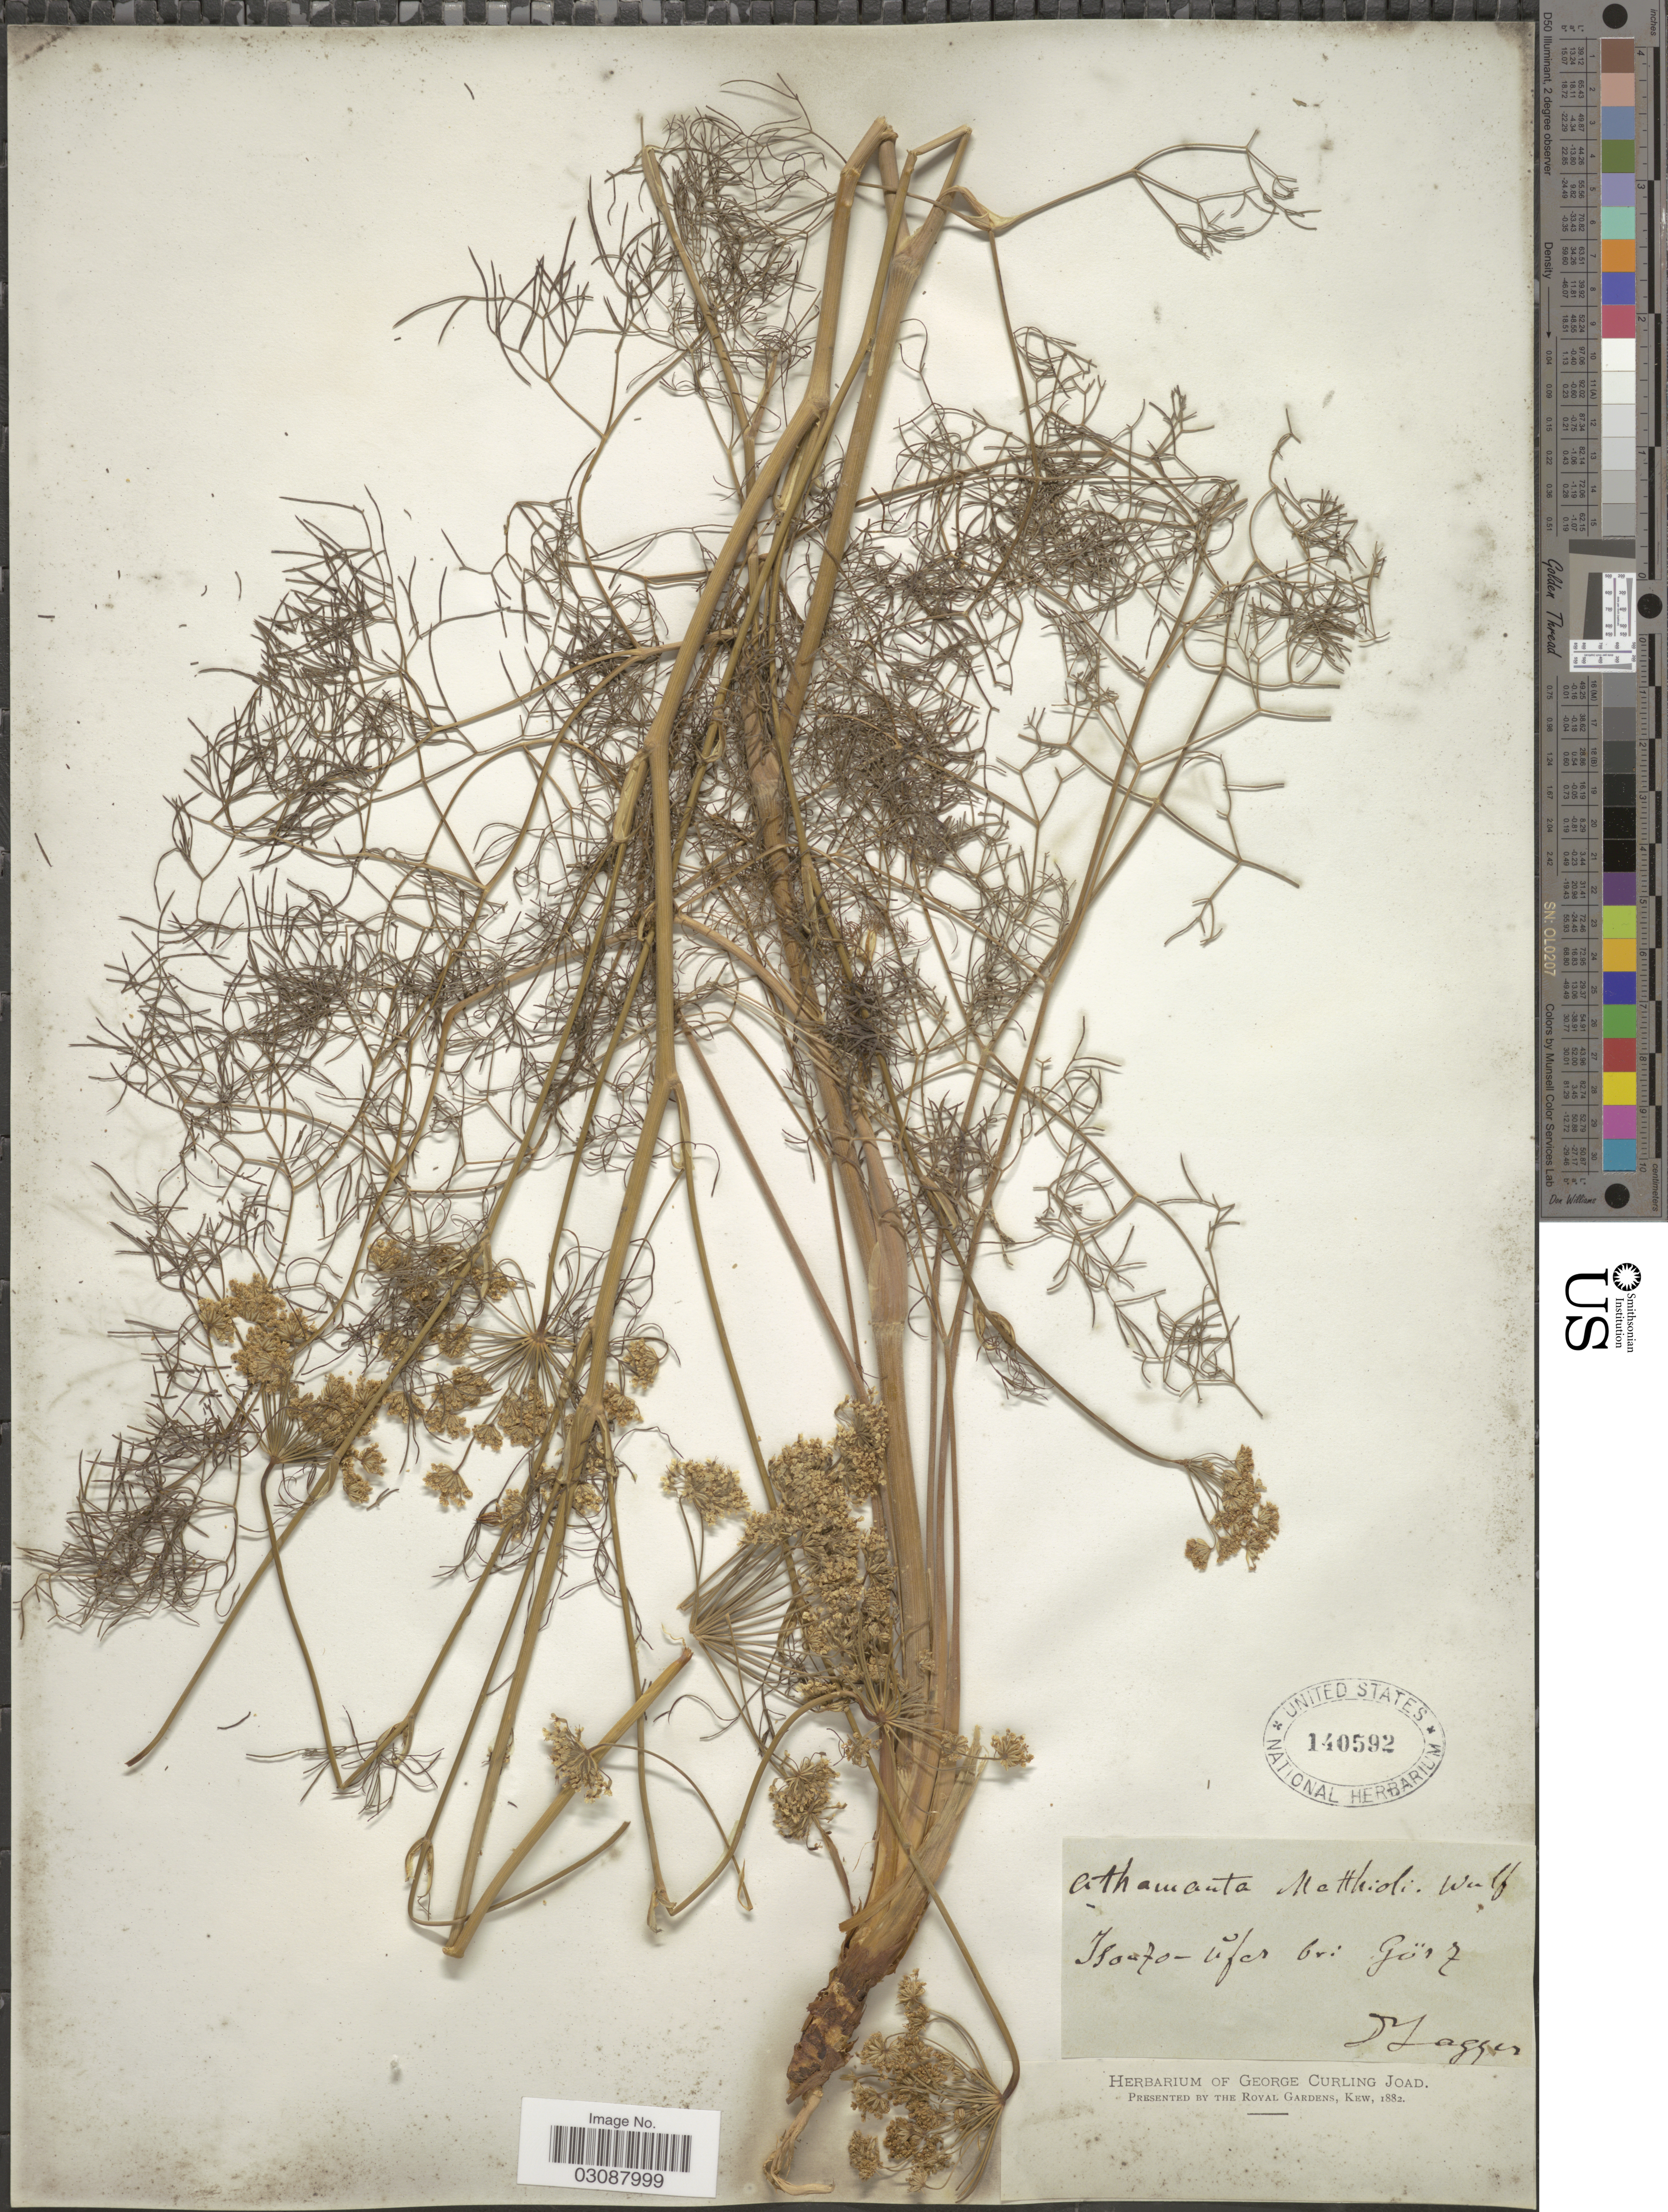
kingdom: Plantae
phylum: Tracheophyta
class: Magnoliopsida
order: Apiales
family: Apiaceae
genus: Athamanta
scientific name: Athamanta matthioli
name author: Wulfen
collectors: F. J. Lagger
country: Italy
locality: Isonzo-ufer bei Gorz.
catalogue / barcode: US 140592